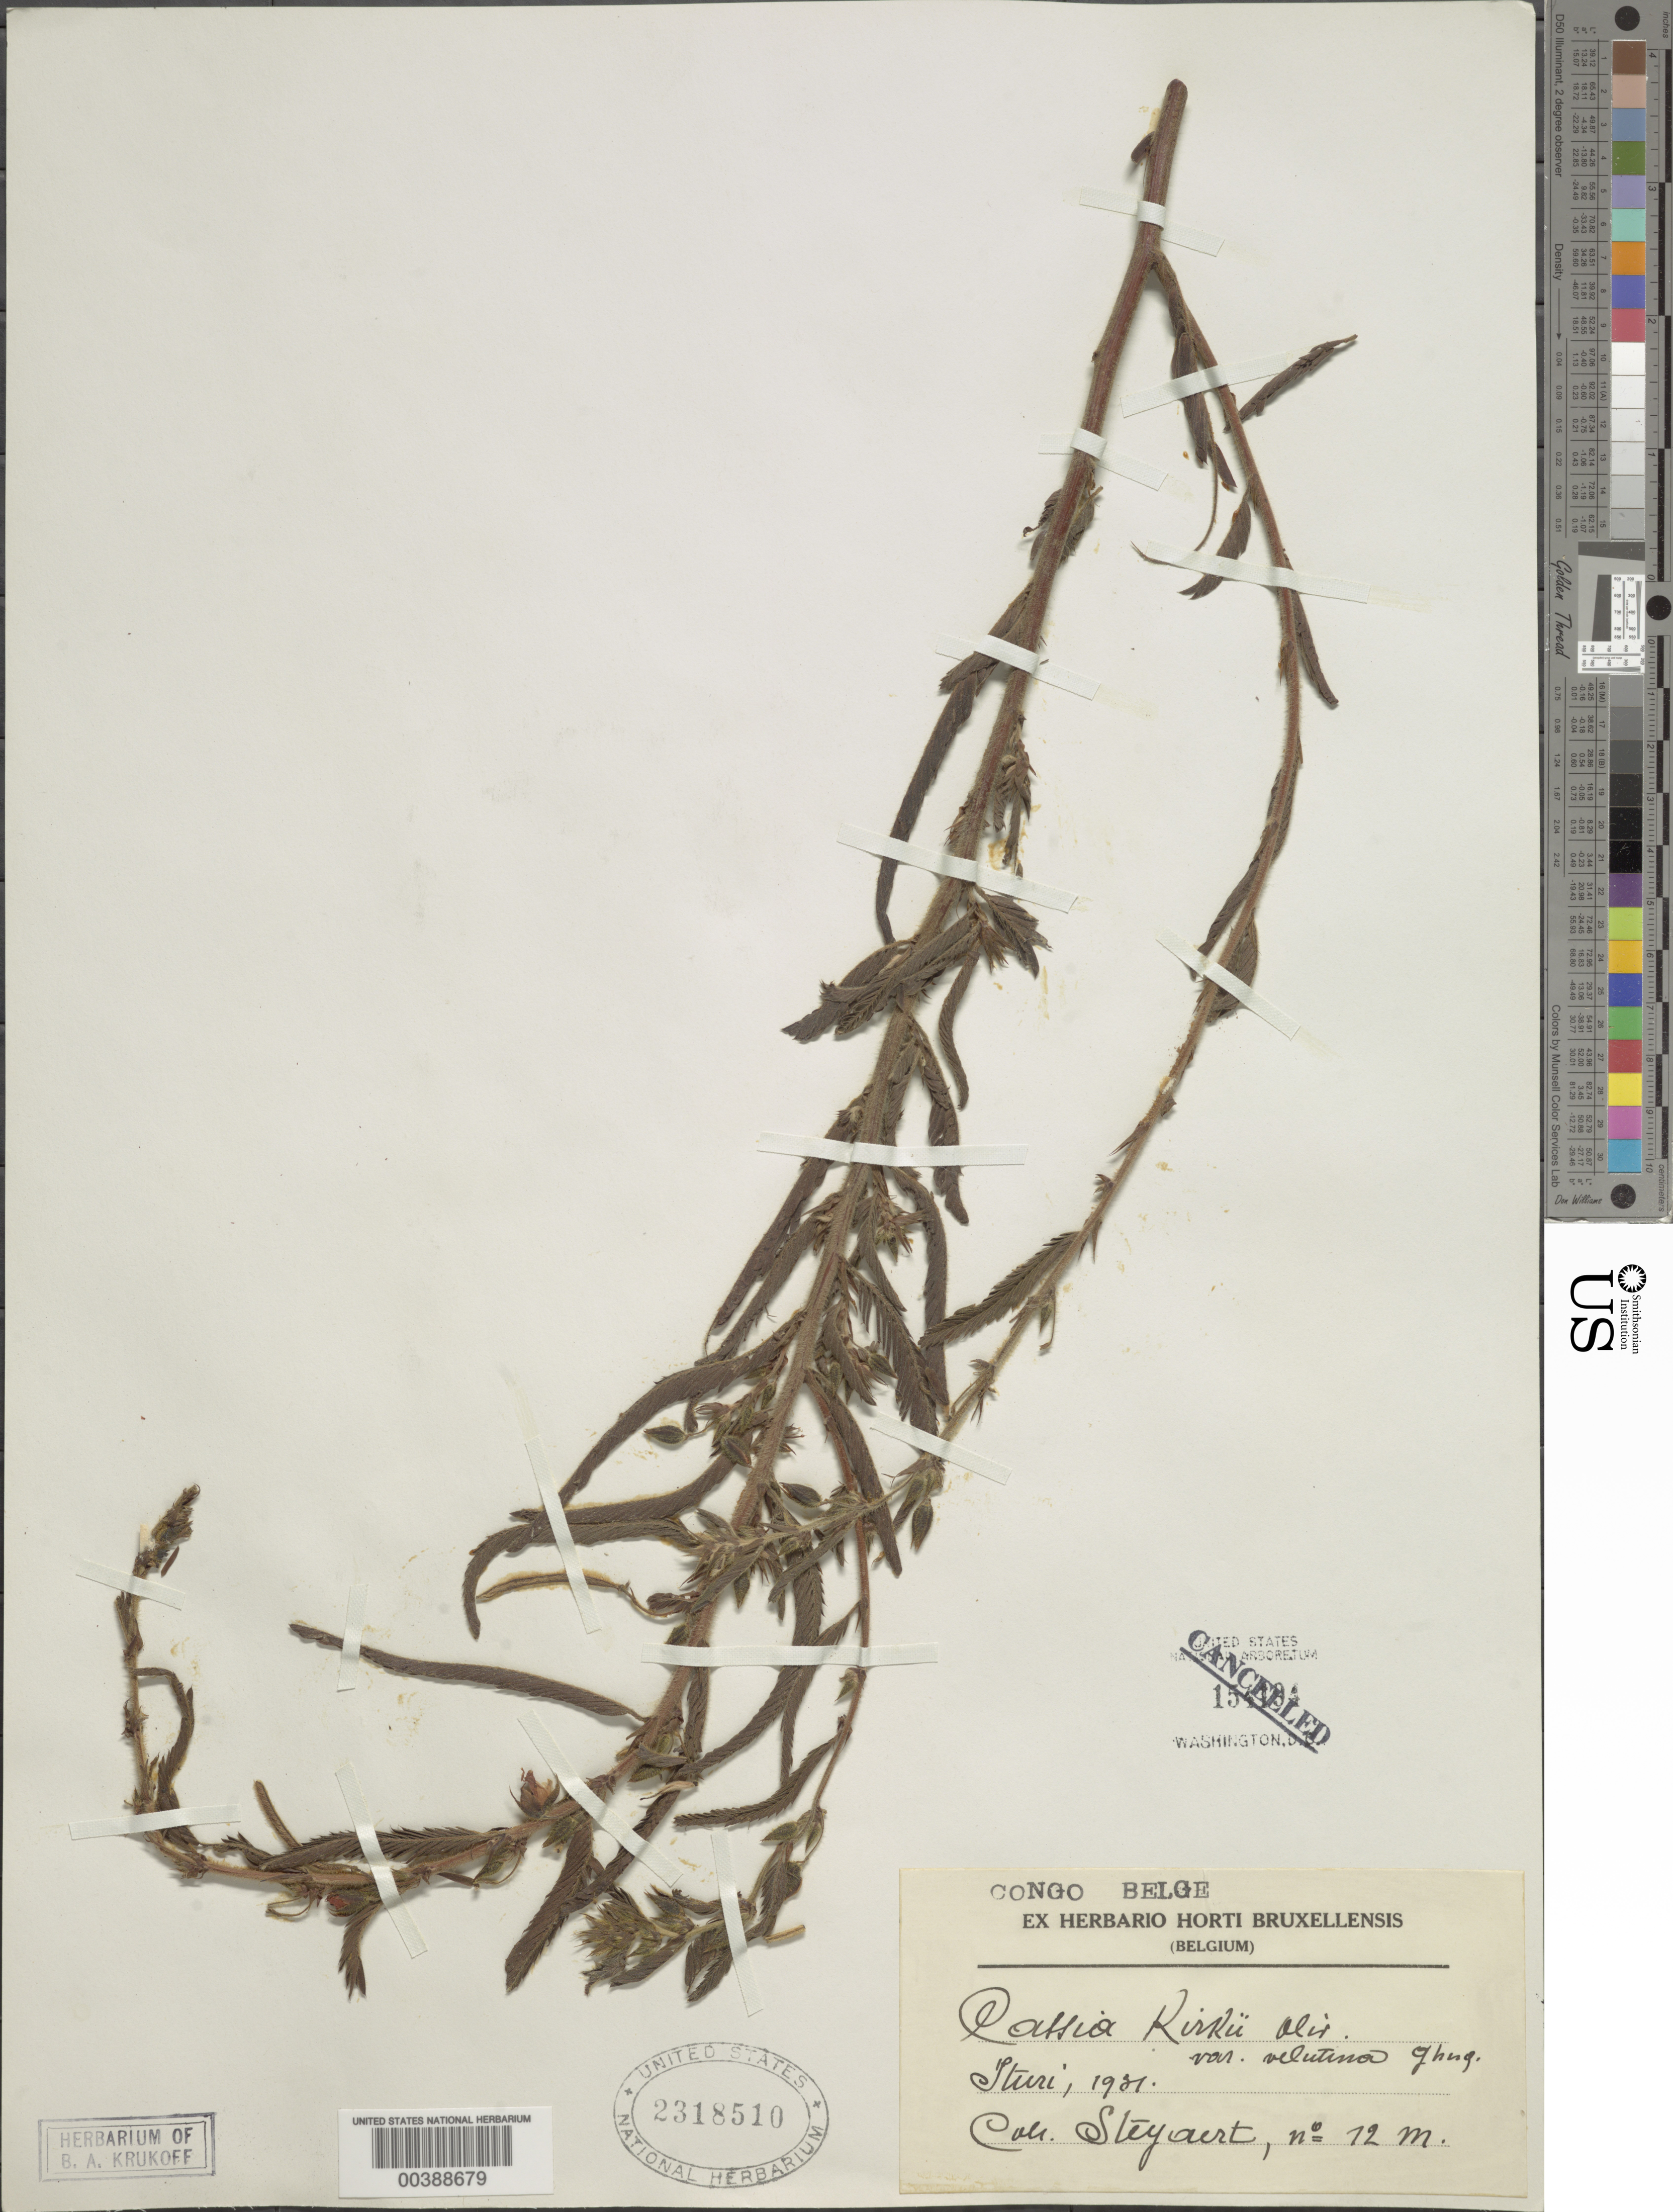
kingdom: Plantae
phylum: Tracheophyta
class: Magnoliopsida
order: Fabales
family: Fabaceae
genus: Chamaecrista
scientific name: Chamaecrista kirkii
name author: (Oliv.) Standl.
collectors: -. Steyaert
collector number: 72m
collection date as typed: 1931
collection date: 1931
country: Congo, Democratic Republic of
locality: Sturi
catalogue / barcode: US 2318510